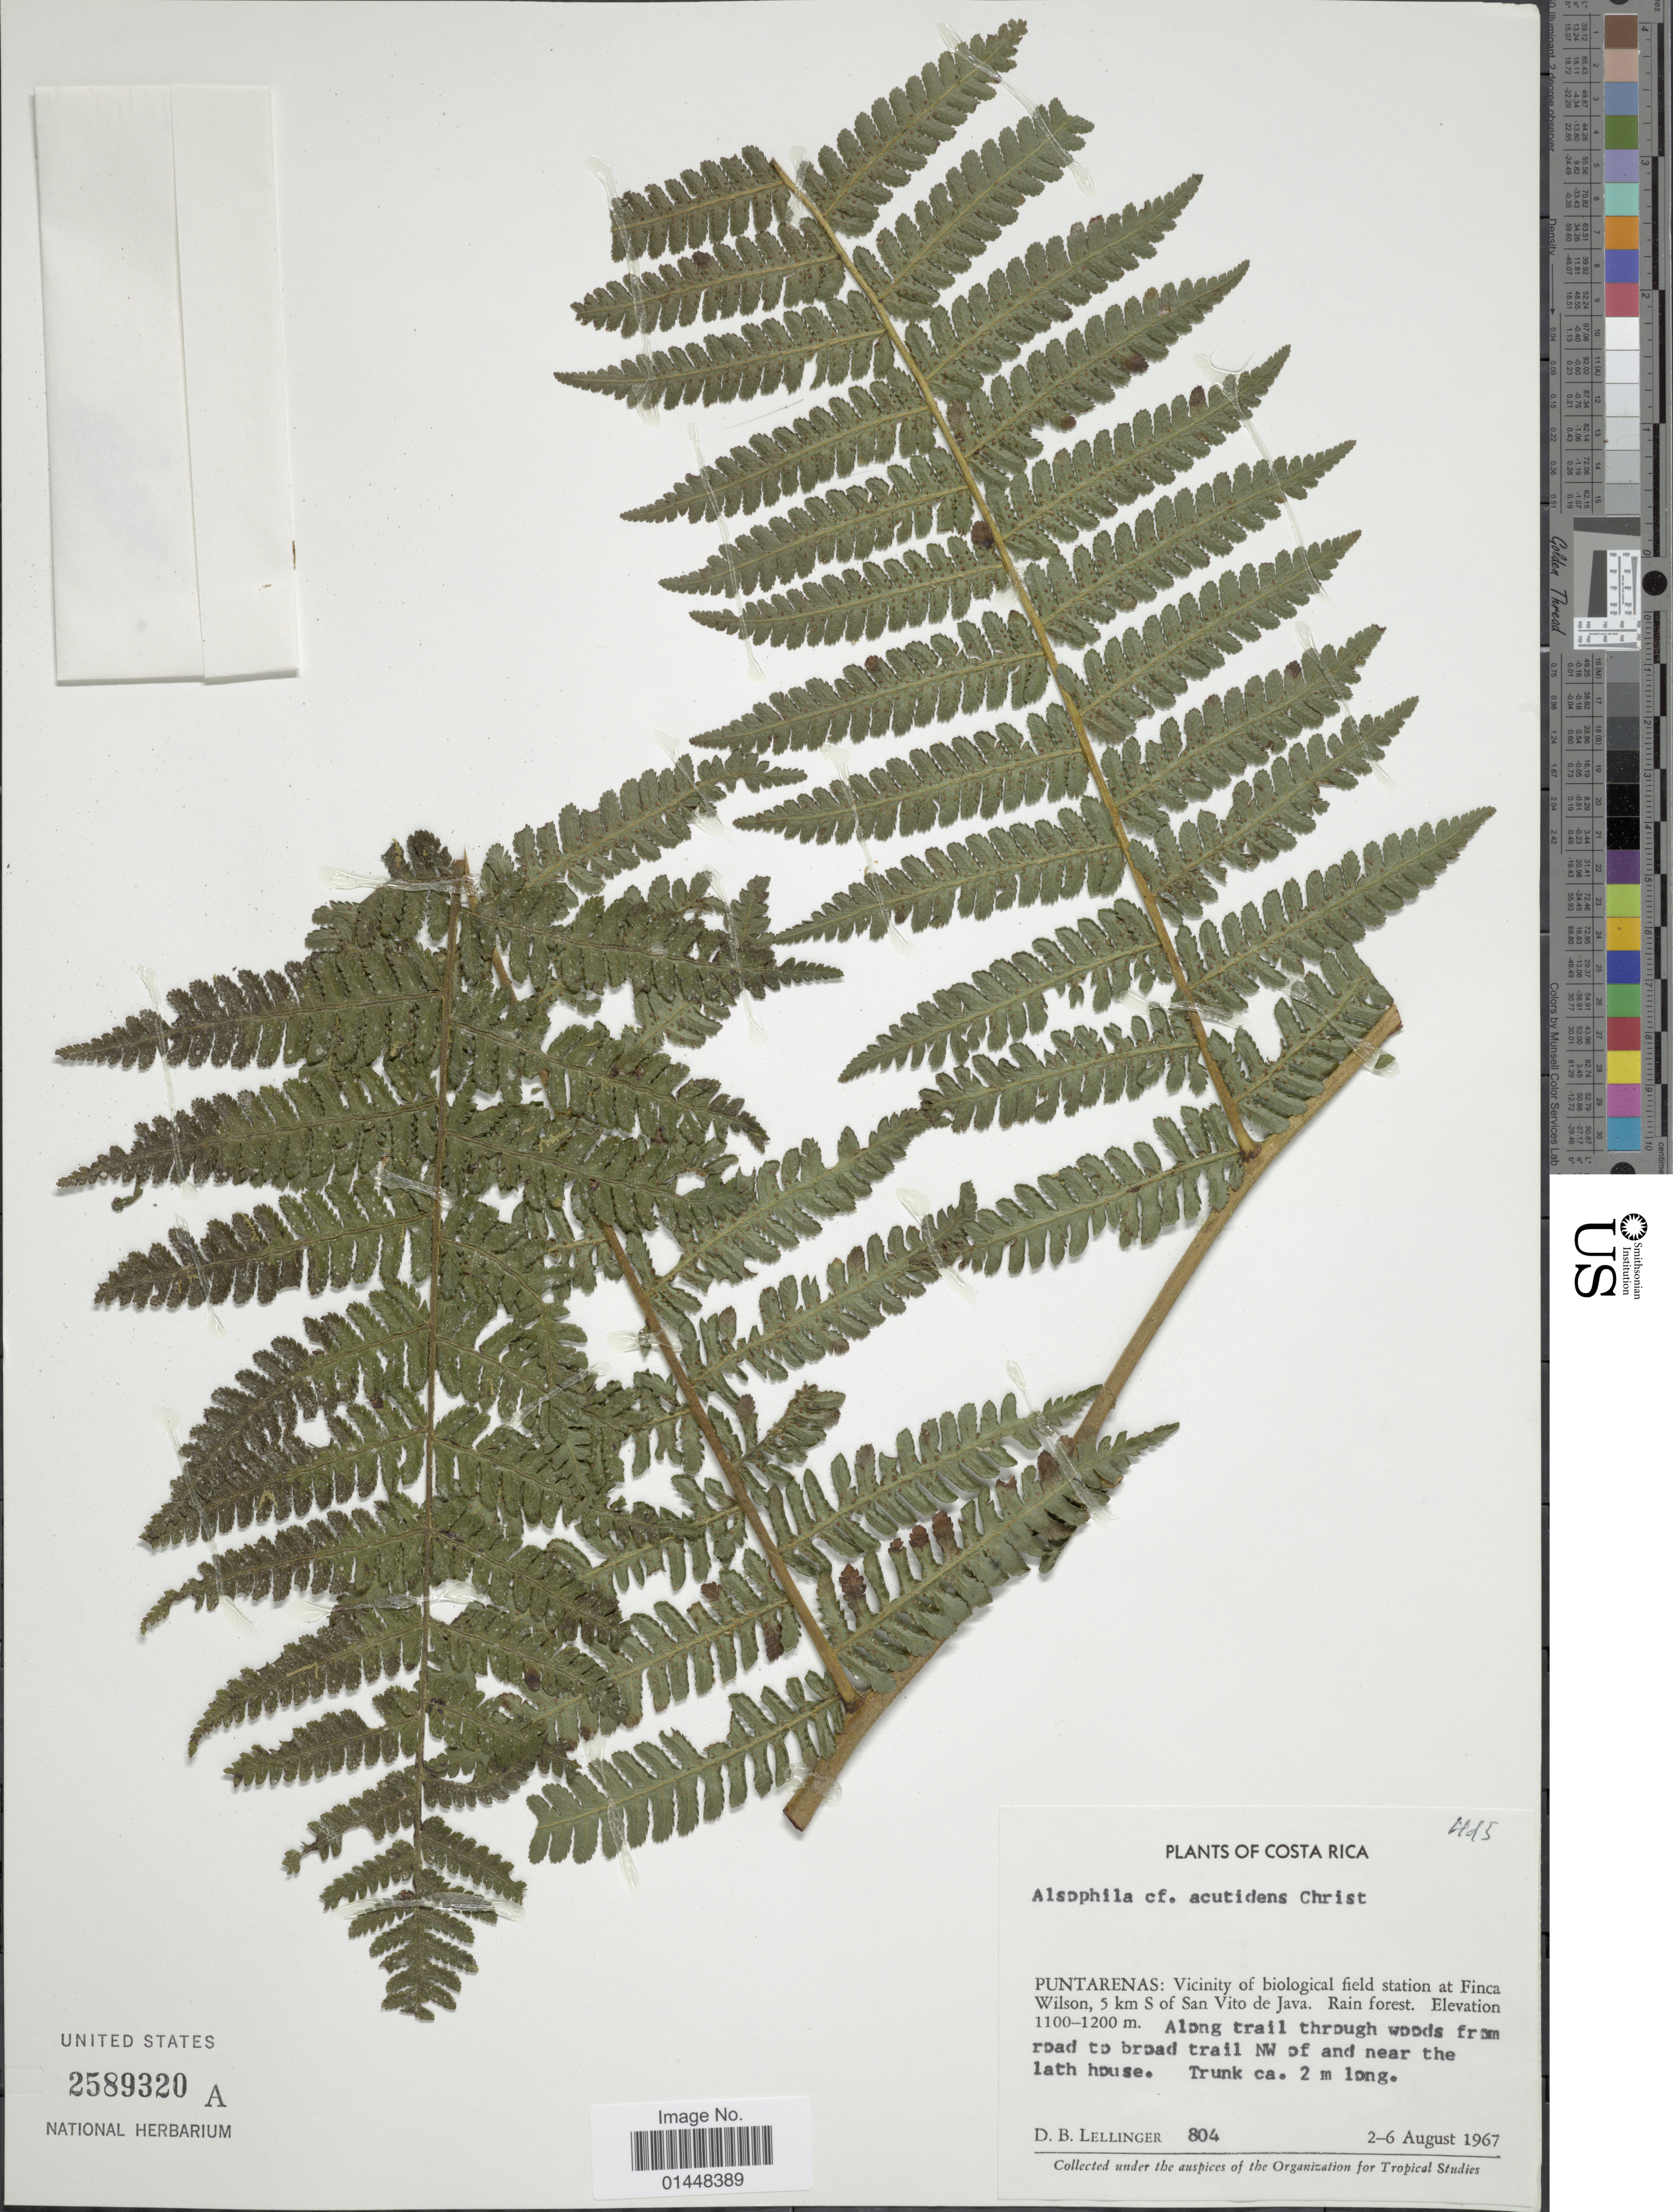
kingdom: Plantae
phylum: Tracheophyta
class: Polypodiopsida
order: Cyatheales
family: Cyatheaceae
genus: Cyathea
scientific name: Cyathea acutidens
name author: (Christ) Domin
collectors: D. B. Lellinger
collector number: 804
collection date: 1967-08-02/1967-08-06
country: Costa Rica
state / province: Puntarenas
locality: Costa Rica, Puntarenas,: Vicinity of biological field station at Finca Wilson, 5 km S of San Vito de Java; Along trail through woods from road to broad trail NW of and near the latch house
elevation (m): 1100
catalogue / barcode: US 2589320A